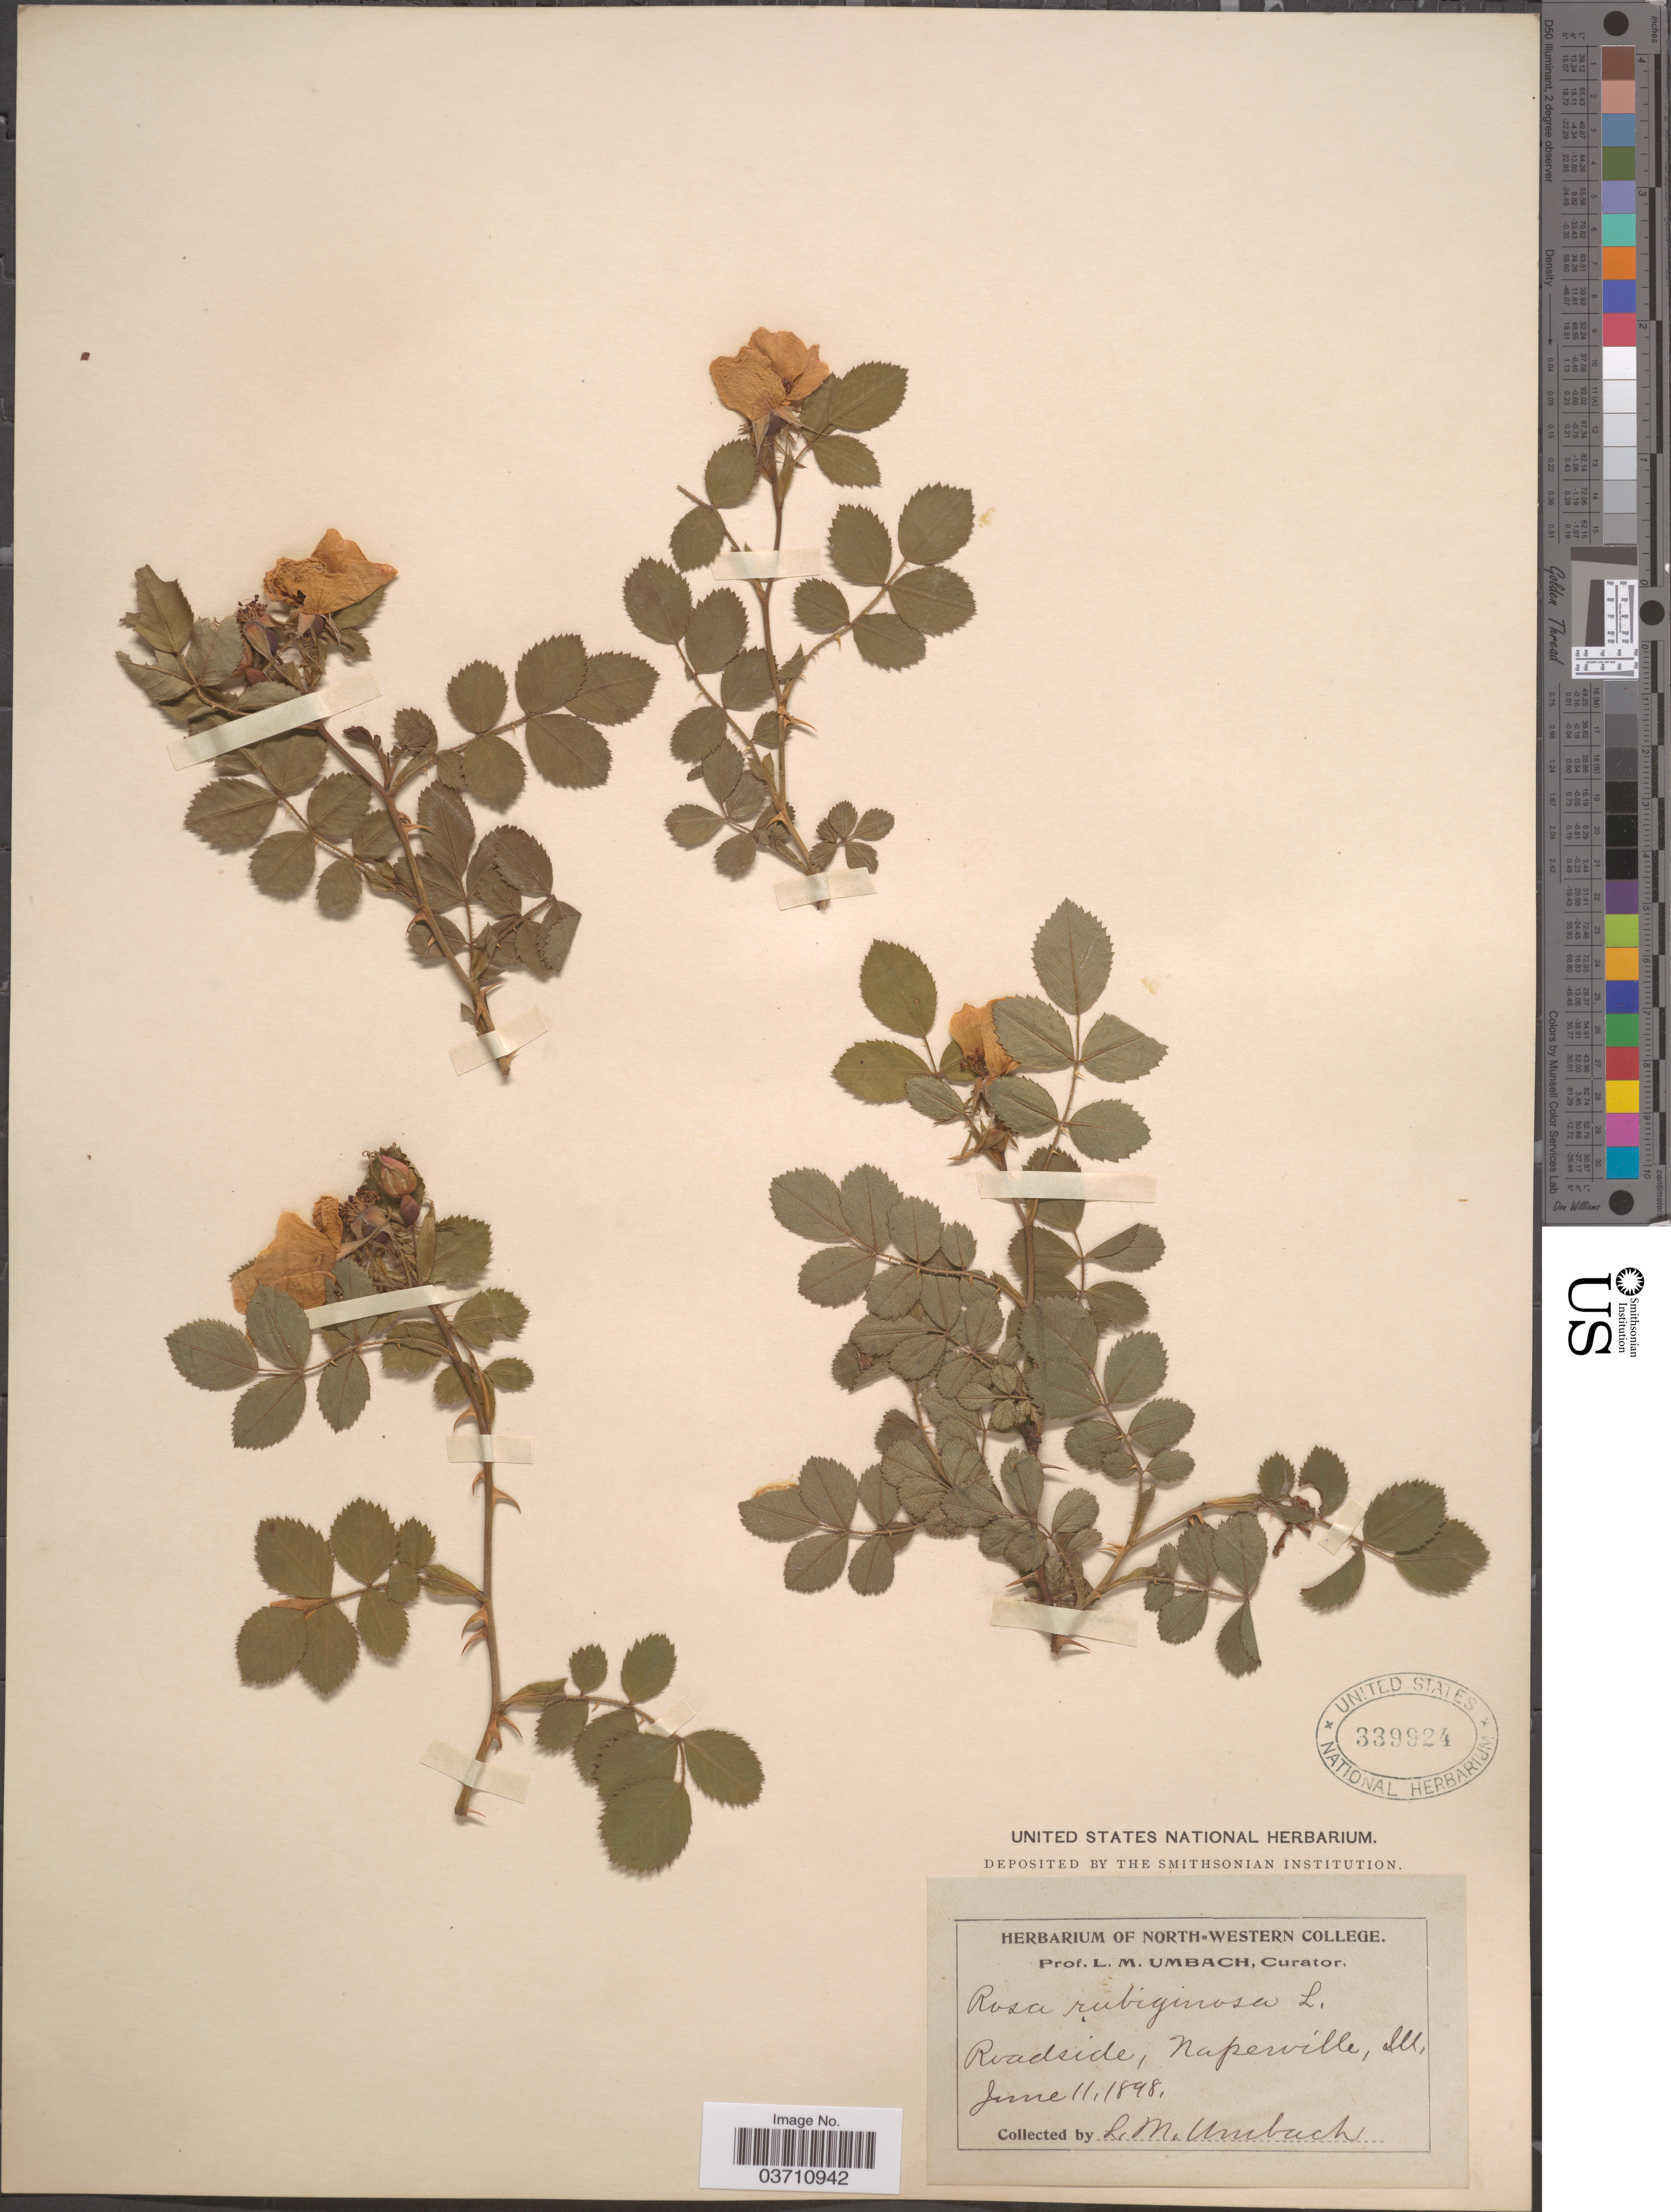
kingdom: Plantae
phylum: Tracheophyta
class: Magnoliopsida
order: Rosales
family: Rosaceae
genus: Rosa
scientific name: Rosa eglanteria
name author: L.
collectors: L. M. Umbach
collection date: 1898-06-11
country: United States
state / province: Illinois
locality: Roadside, Naperville.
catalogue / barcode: US 339924